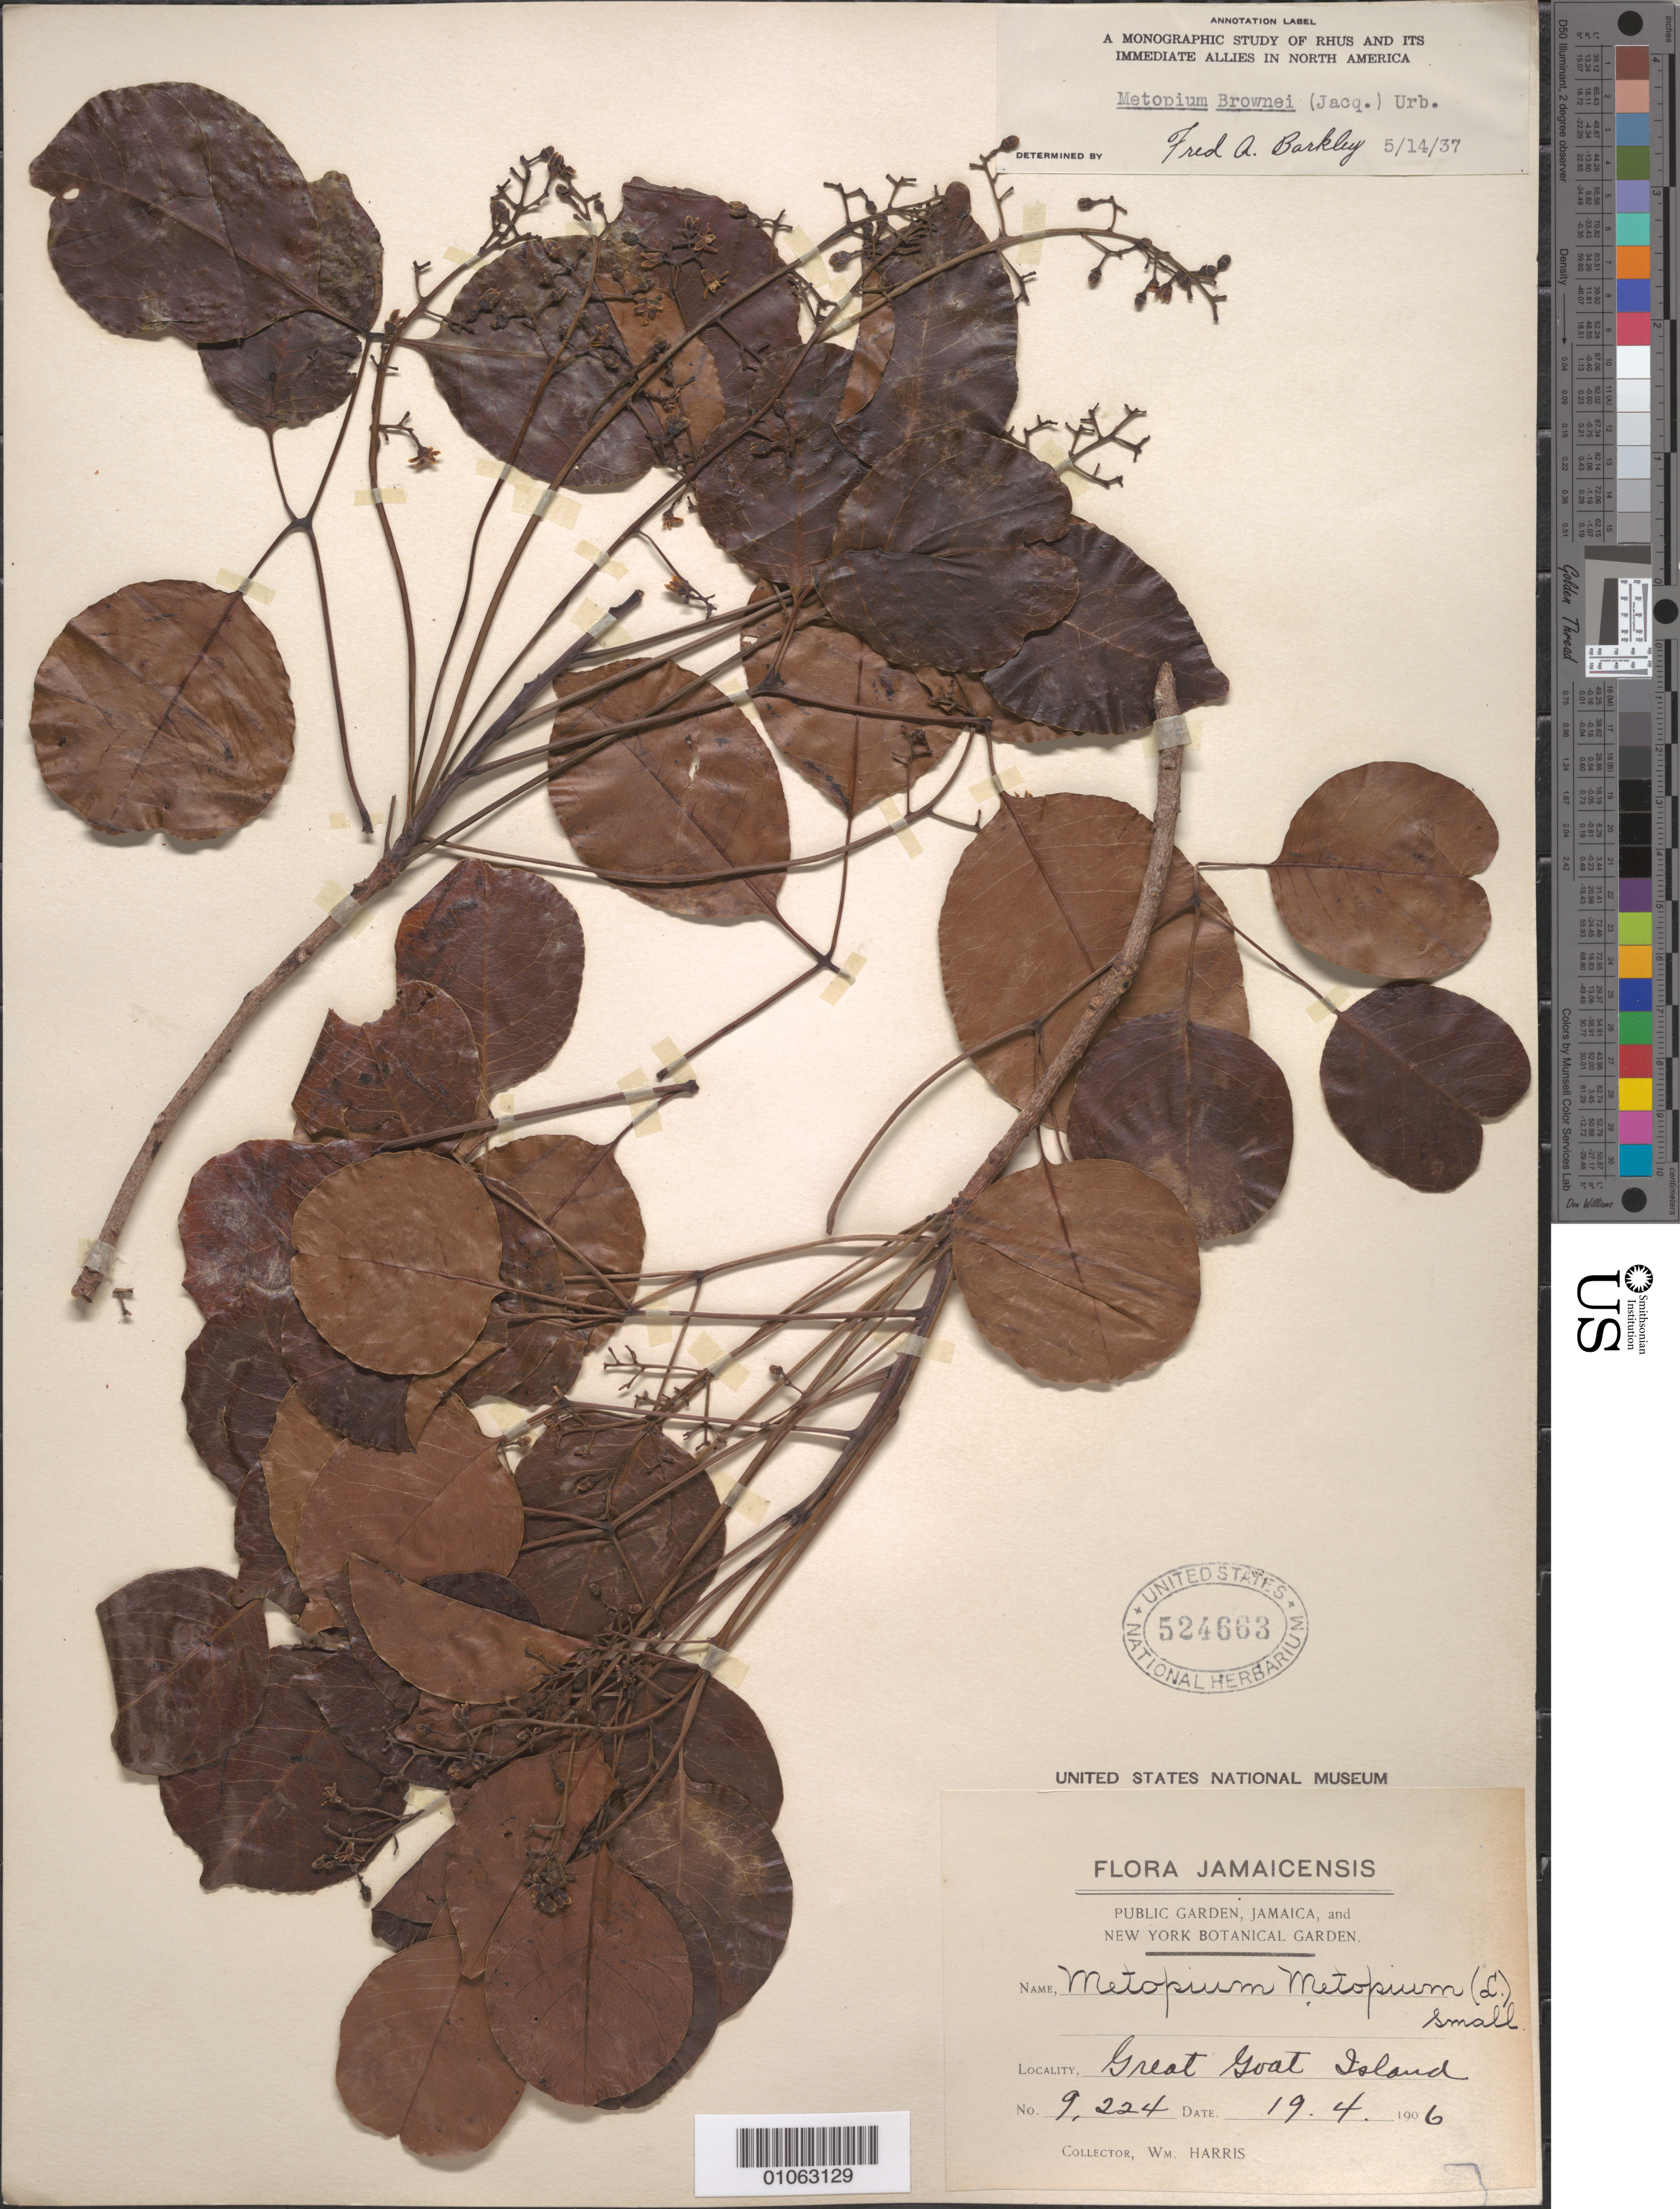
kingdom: Plantae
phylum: Tracheophyta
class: Magnoliopsida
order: Sapindales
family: Anacardiaceae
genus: Metopium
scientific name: Metopium brownei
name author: (Jacq.) Urb.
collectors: W. H. Harris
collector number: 9224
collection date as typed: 19 Apr 1906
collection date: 1906-04-19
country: Jamaica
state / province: Saint Catherine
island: Great Goat Island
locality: Great Goat Island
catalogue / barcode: US 524663